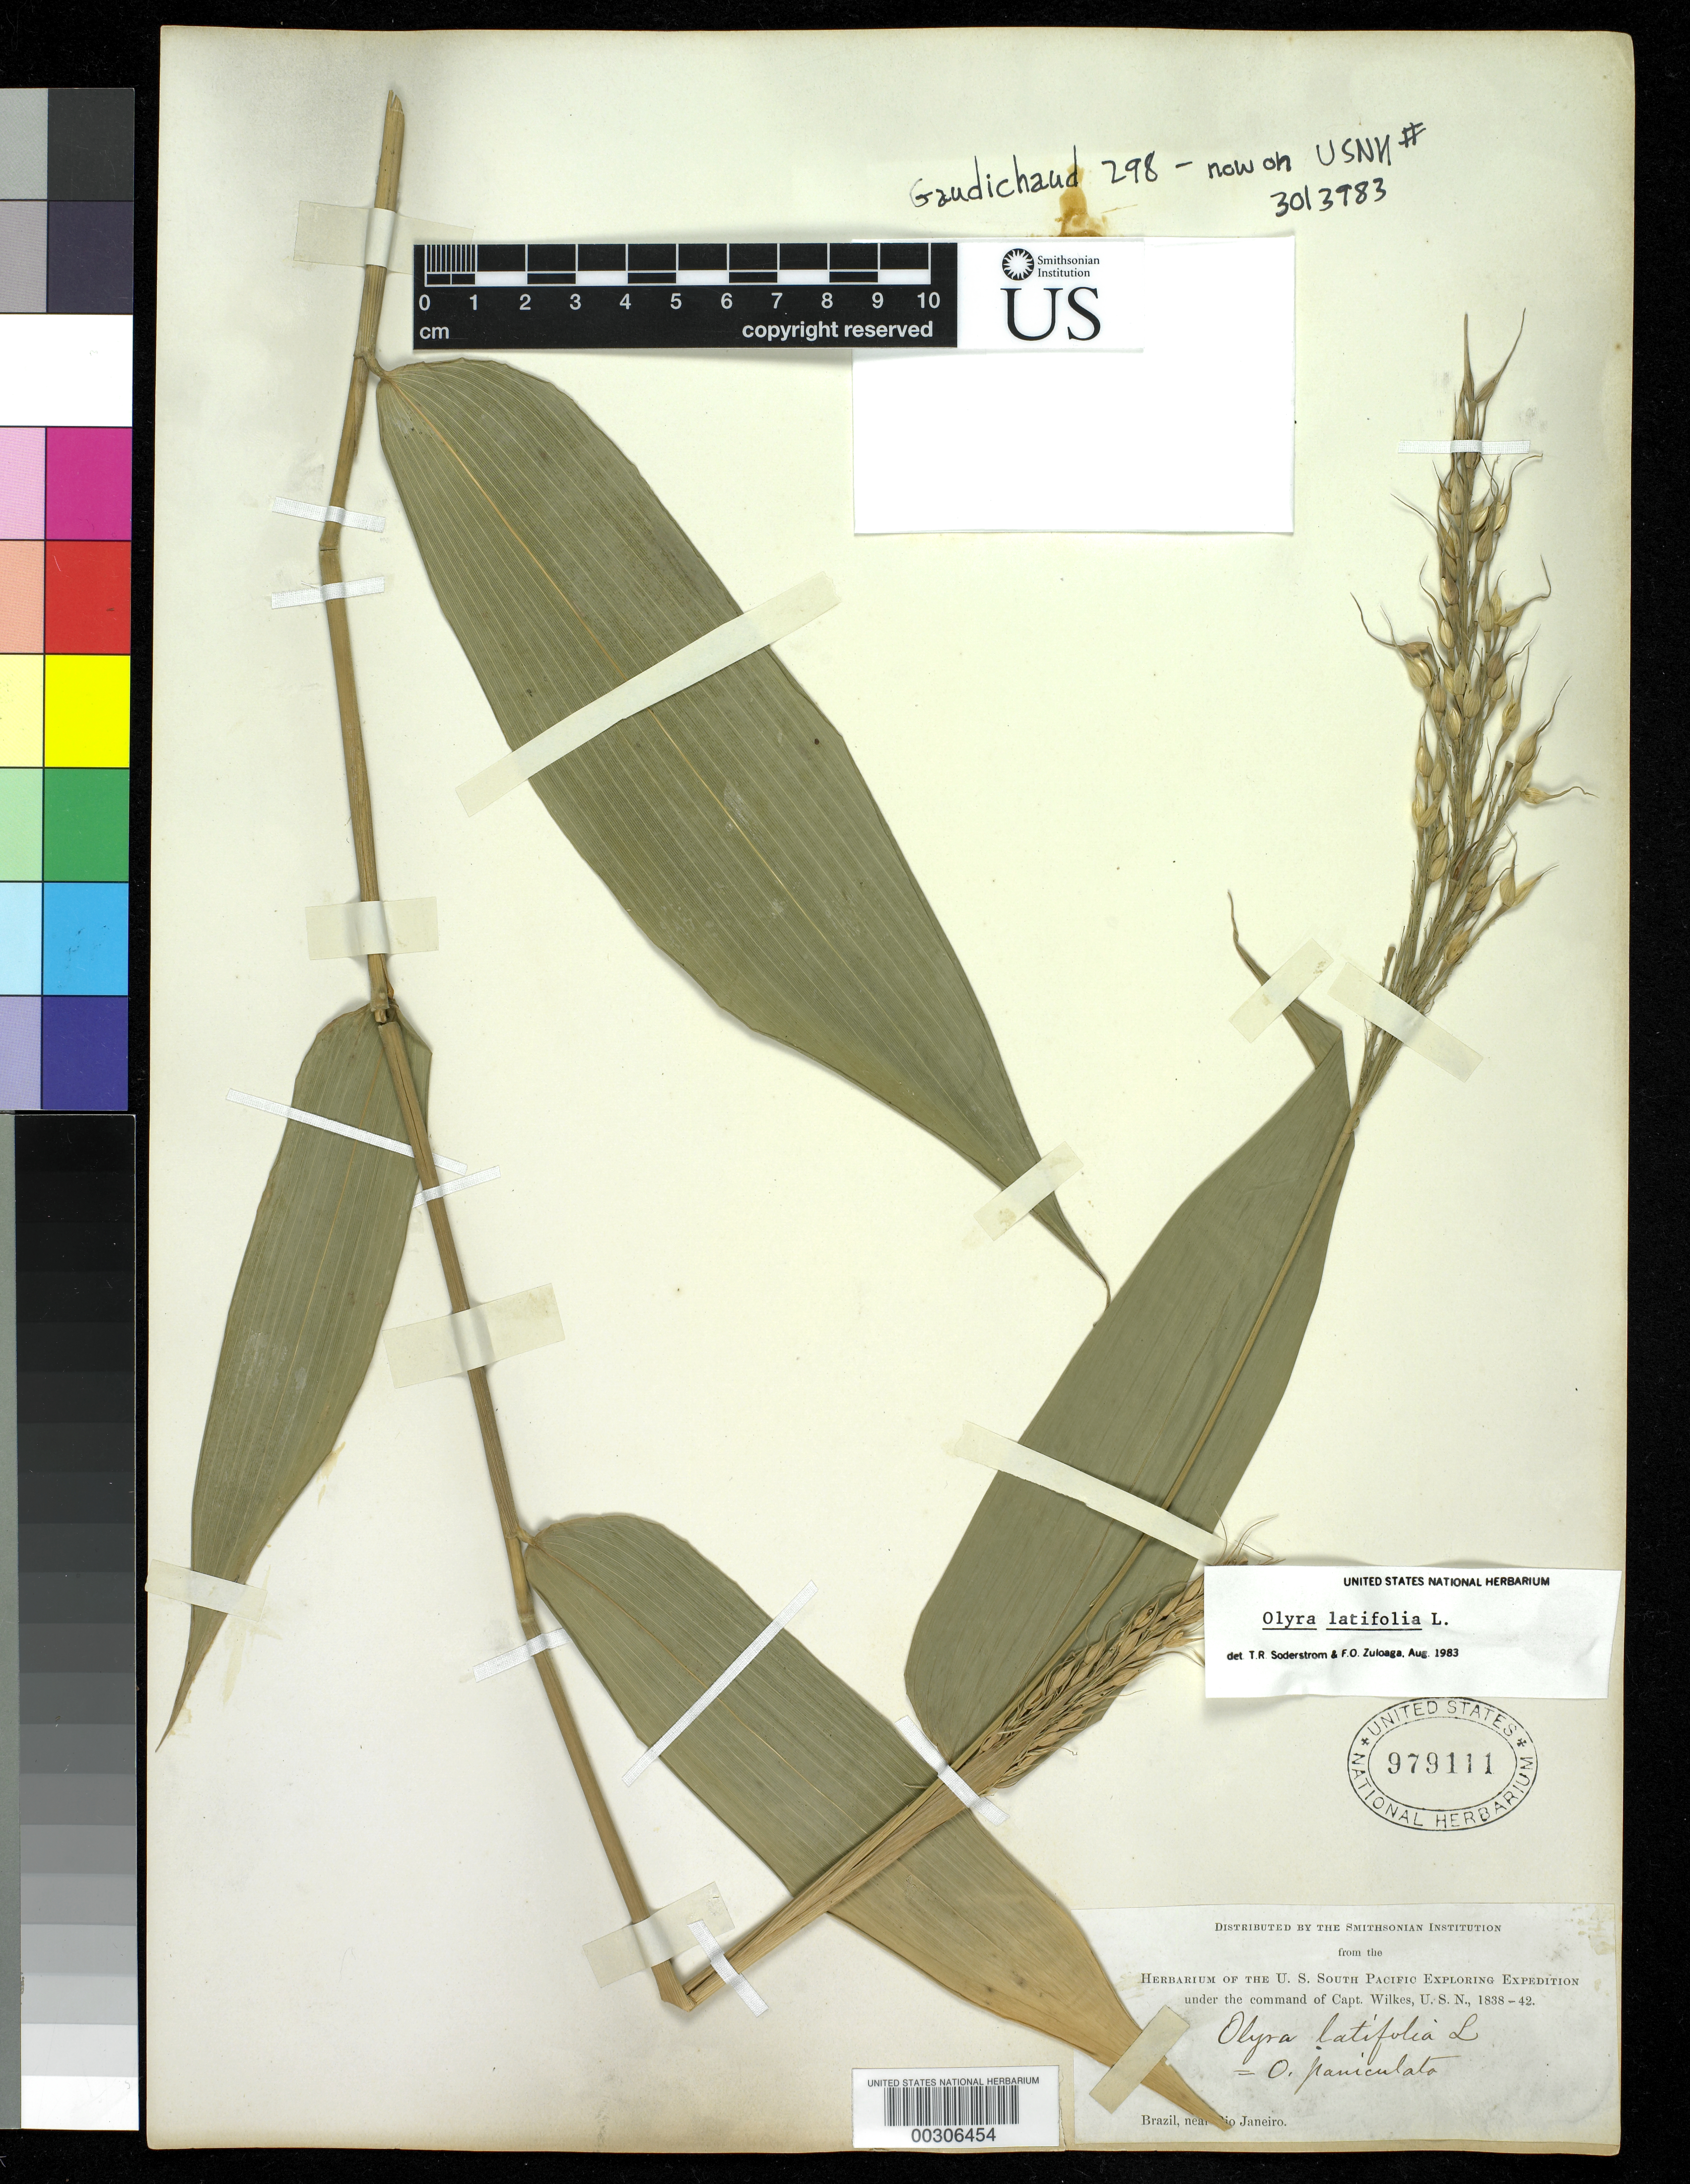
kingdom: Plantae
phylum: Tracheophyta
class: Liliopsida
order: Poales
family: Poaceae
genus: Olyra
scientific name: Olyra latifolia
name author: L.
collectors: Wilkes Explor. Exped.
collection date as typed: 1838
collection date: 1838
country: Brazil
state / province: Rio de Janeiro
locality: Rio de Janeiro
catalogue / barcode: US 979111